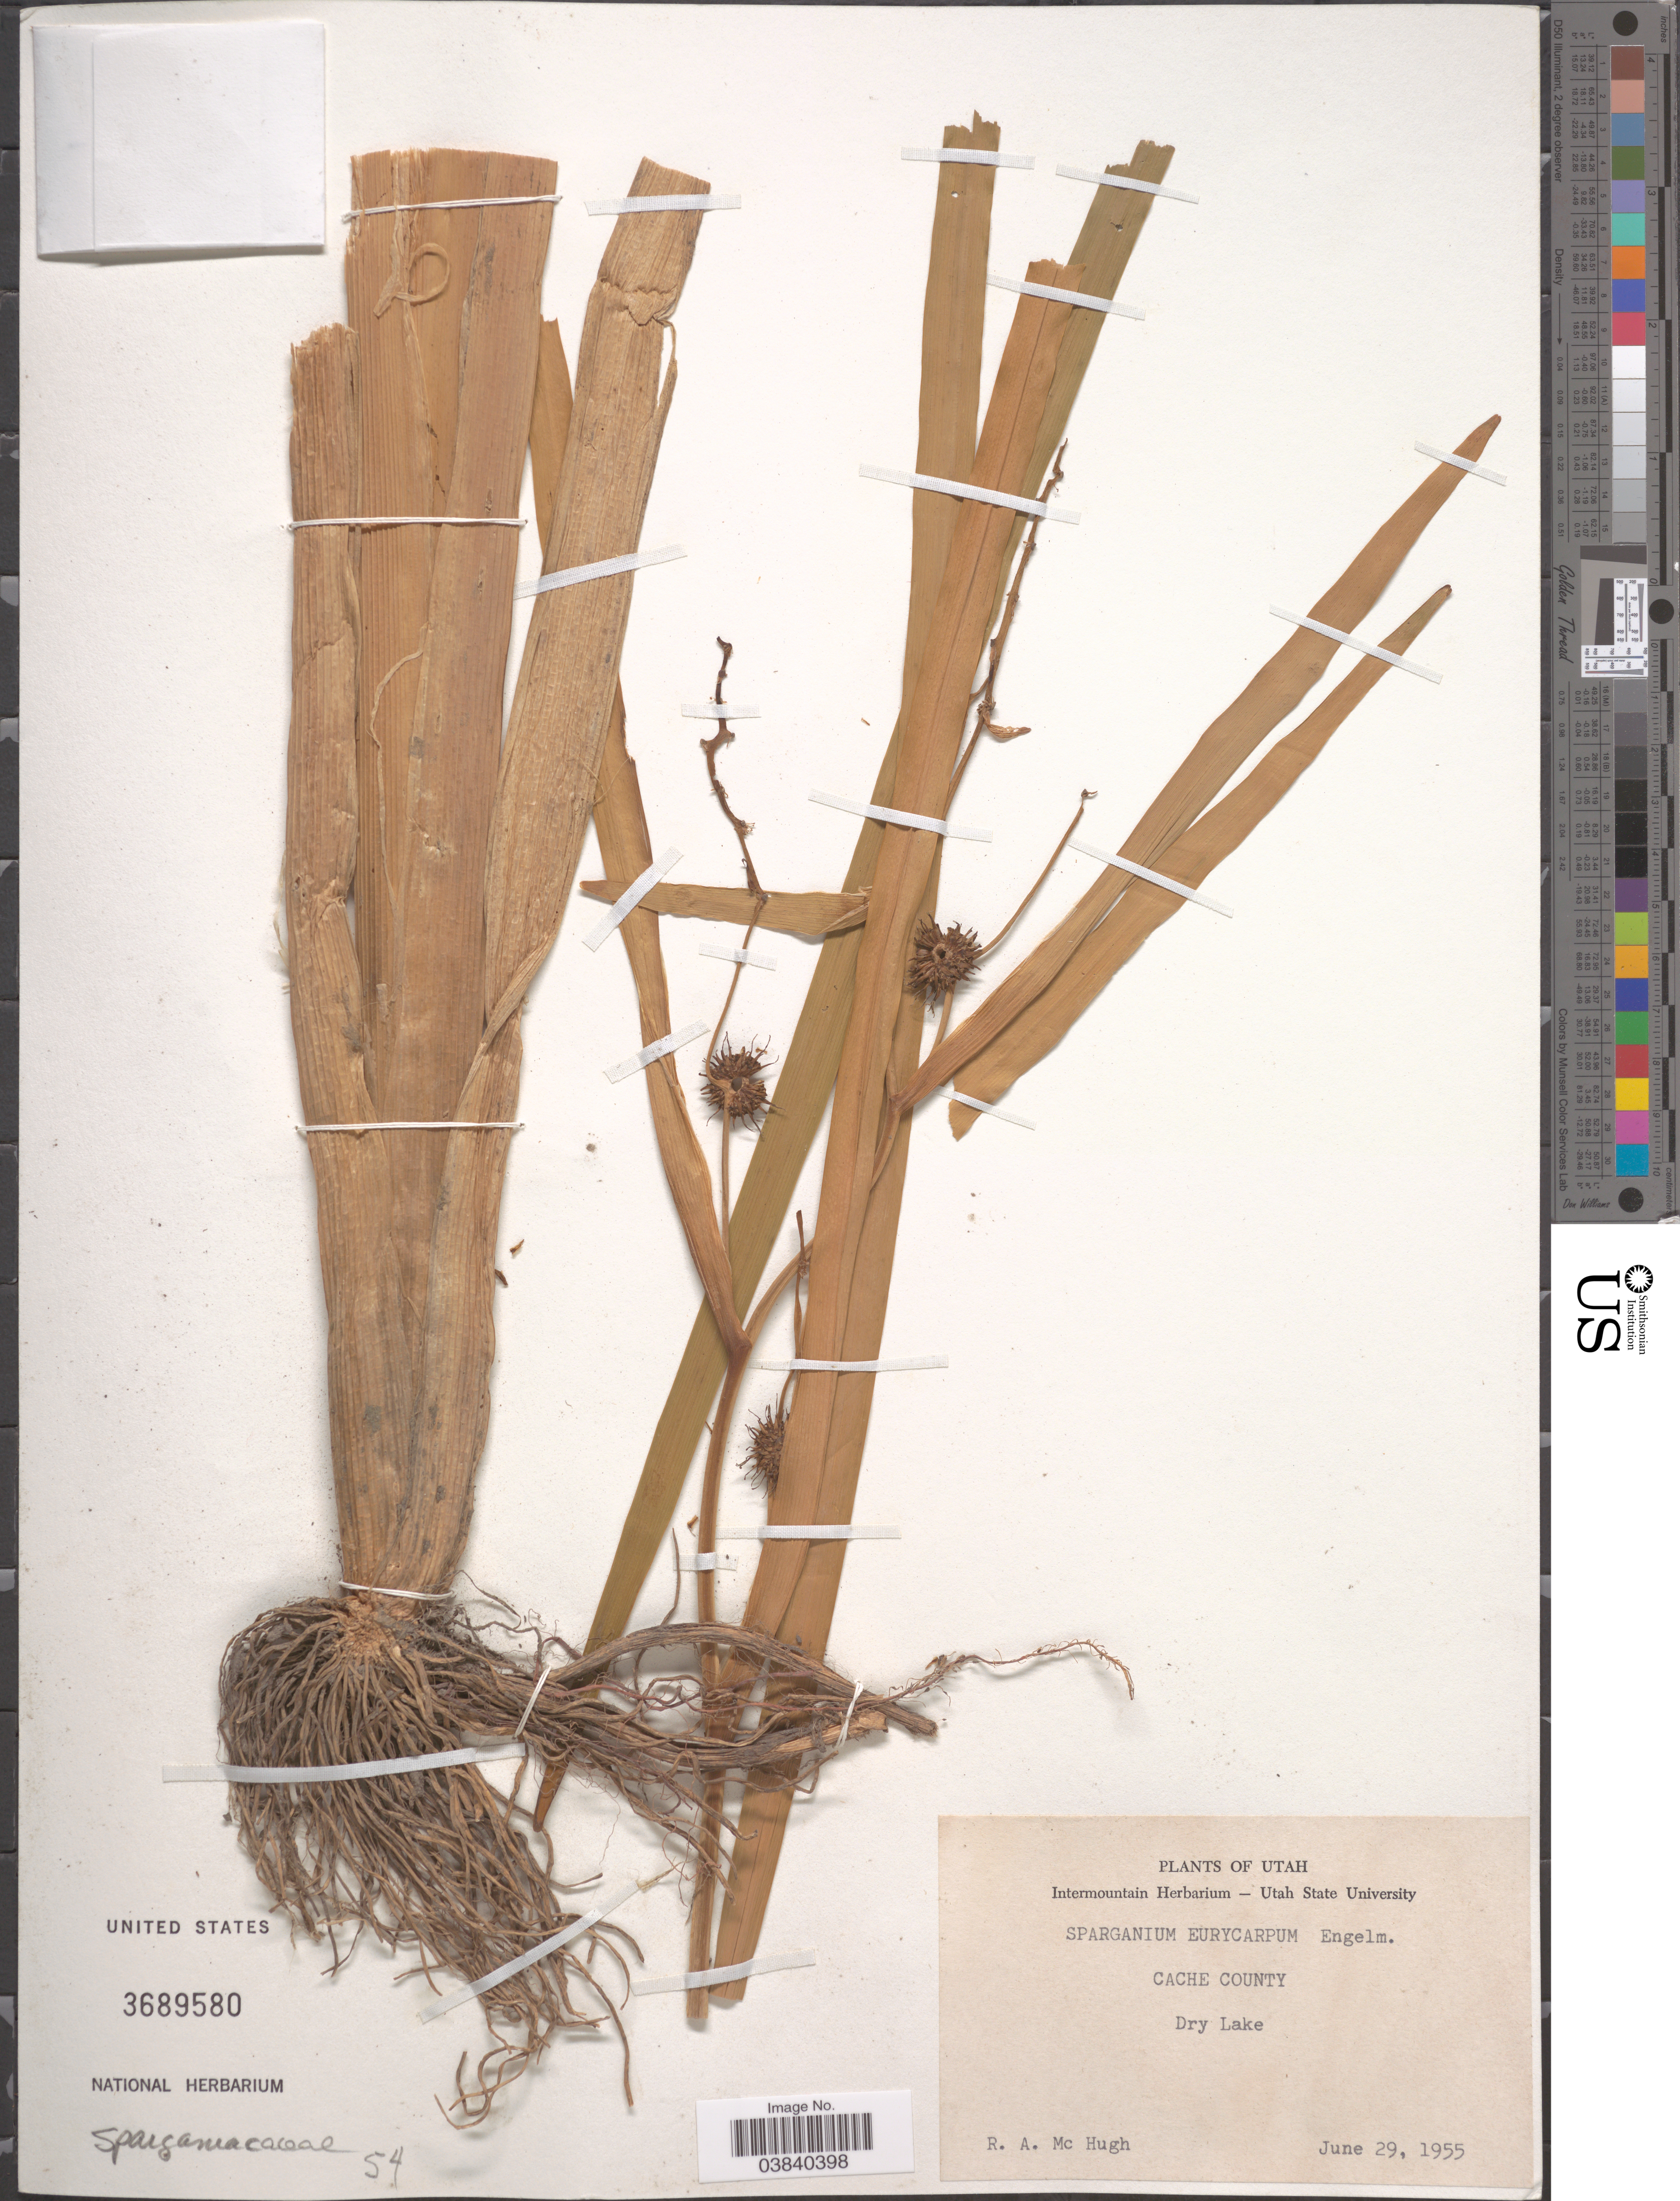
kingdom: Plantae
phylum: Tracheophyta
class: Liliopsida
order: Poales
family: Typhaceae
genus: Sparganium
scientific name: Sparganium eurycarpum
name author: Engelm.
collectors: R. McHugh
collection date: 1955-06-29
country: United States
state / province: Utah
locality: Cache County. Dry Lake.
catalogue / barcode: US 3689580